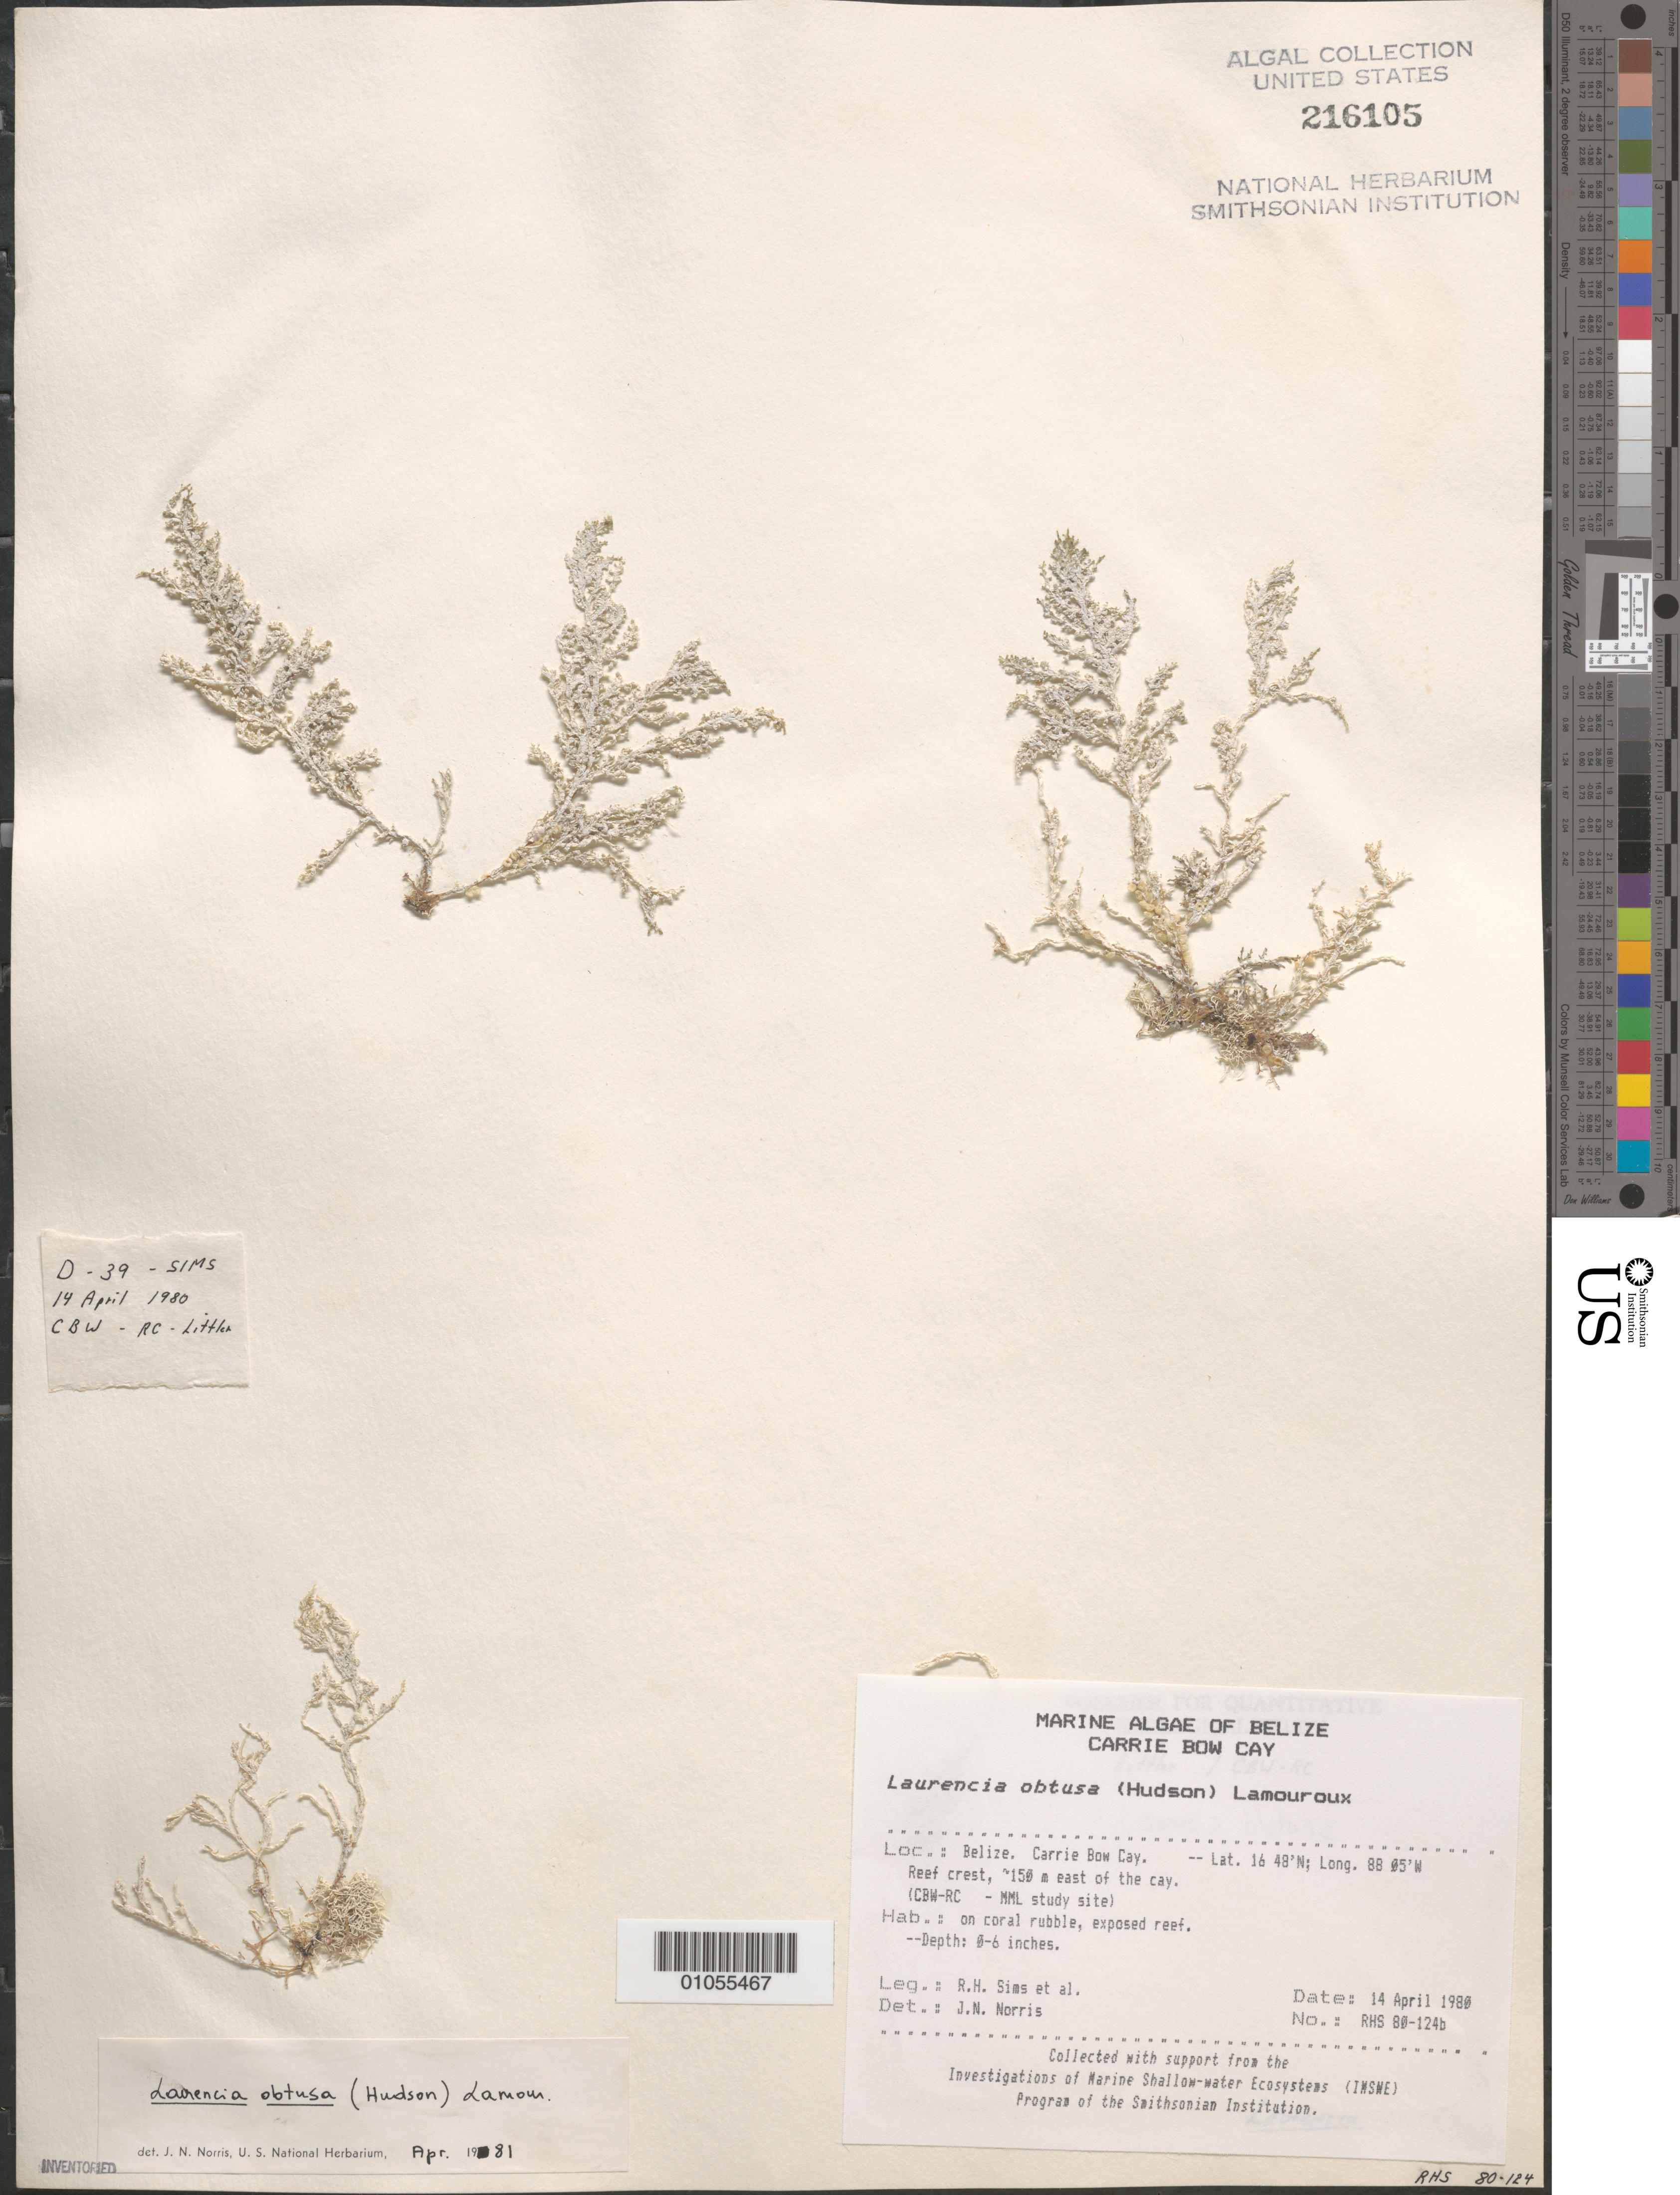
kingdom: Plantae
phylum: Rhodophyta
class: Florideophyceae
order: Ceramiales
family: Rhodomelaceae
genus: Laurencia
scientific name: Laurencia obtusa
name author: (Huds.) J.V.Lamouroux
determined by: Norris, James N.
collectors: R. H. Sims & et al.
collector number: RHS 80-124B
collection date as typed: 14 Apr 1980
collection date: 1980-04-14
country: Belize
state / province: Stann Creek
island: Carrie Bow Cay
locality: Reef crest ca. 150 m east of Carrie Bow Cay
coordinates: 16 48'N, 88 05'W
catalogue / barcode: US 216105